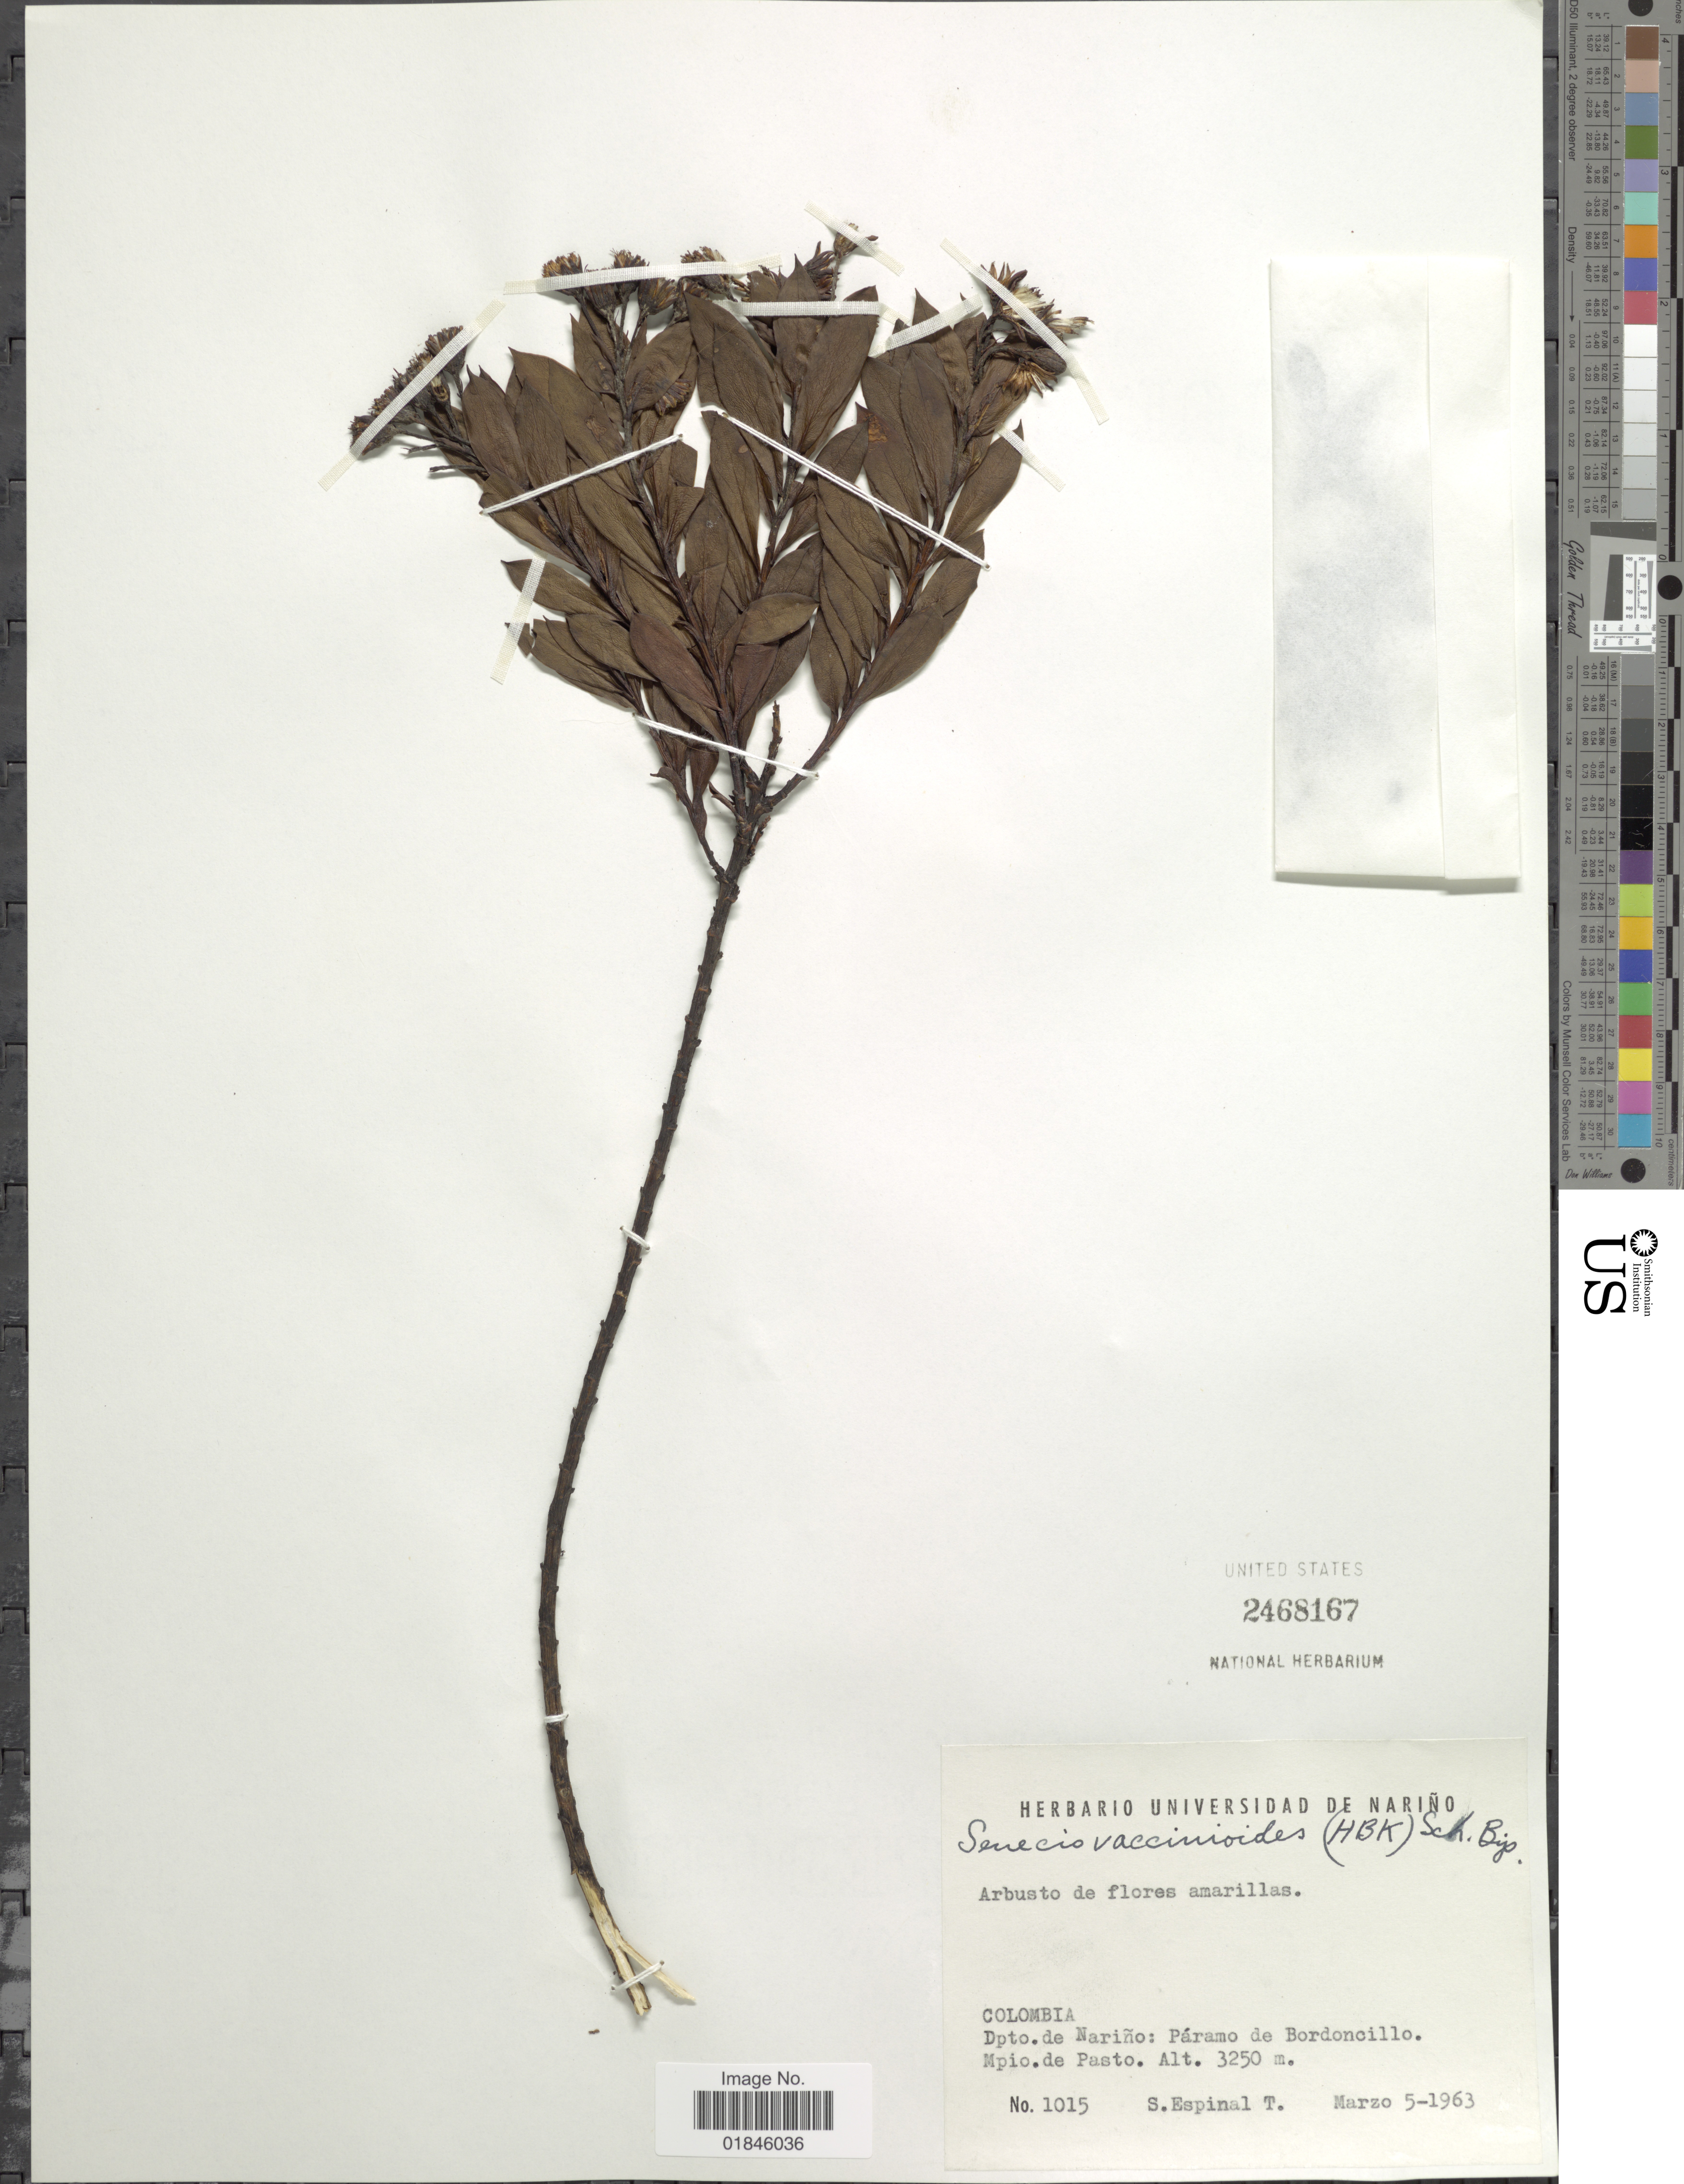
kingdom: Plantae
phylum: Tracheophyta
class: Magnoliopsida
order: Asterales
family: Asteraceae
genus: Pentacalia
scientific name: Pentacalia vaccinioides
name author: (Kunth) Cuatrec.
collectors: S. T. Espinal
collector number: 1015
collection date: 1963-03-05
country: Colombia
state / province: Nariño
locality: Colombia. Dpto. de Nariño: Páramo de Bordoncillo. Mpio. de Pasto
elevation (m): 3250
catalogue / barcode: US 2468167